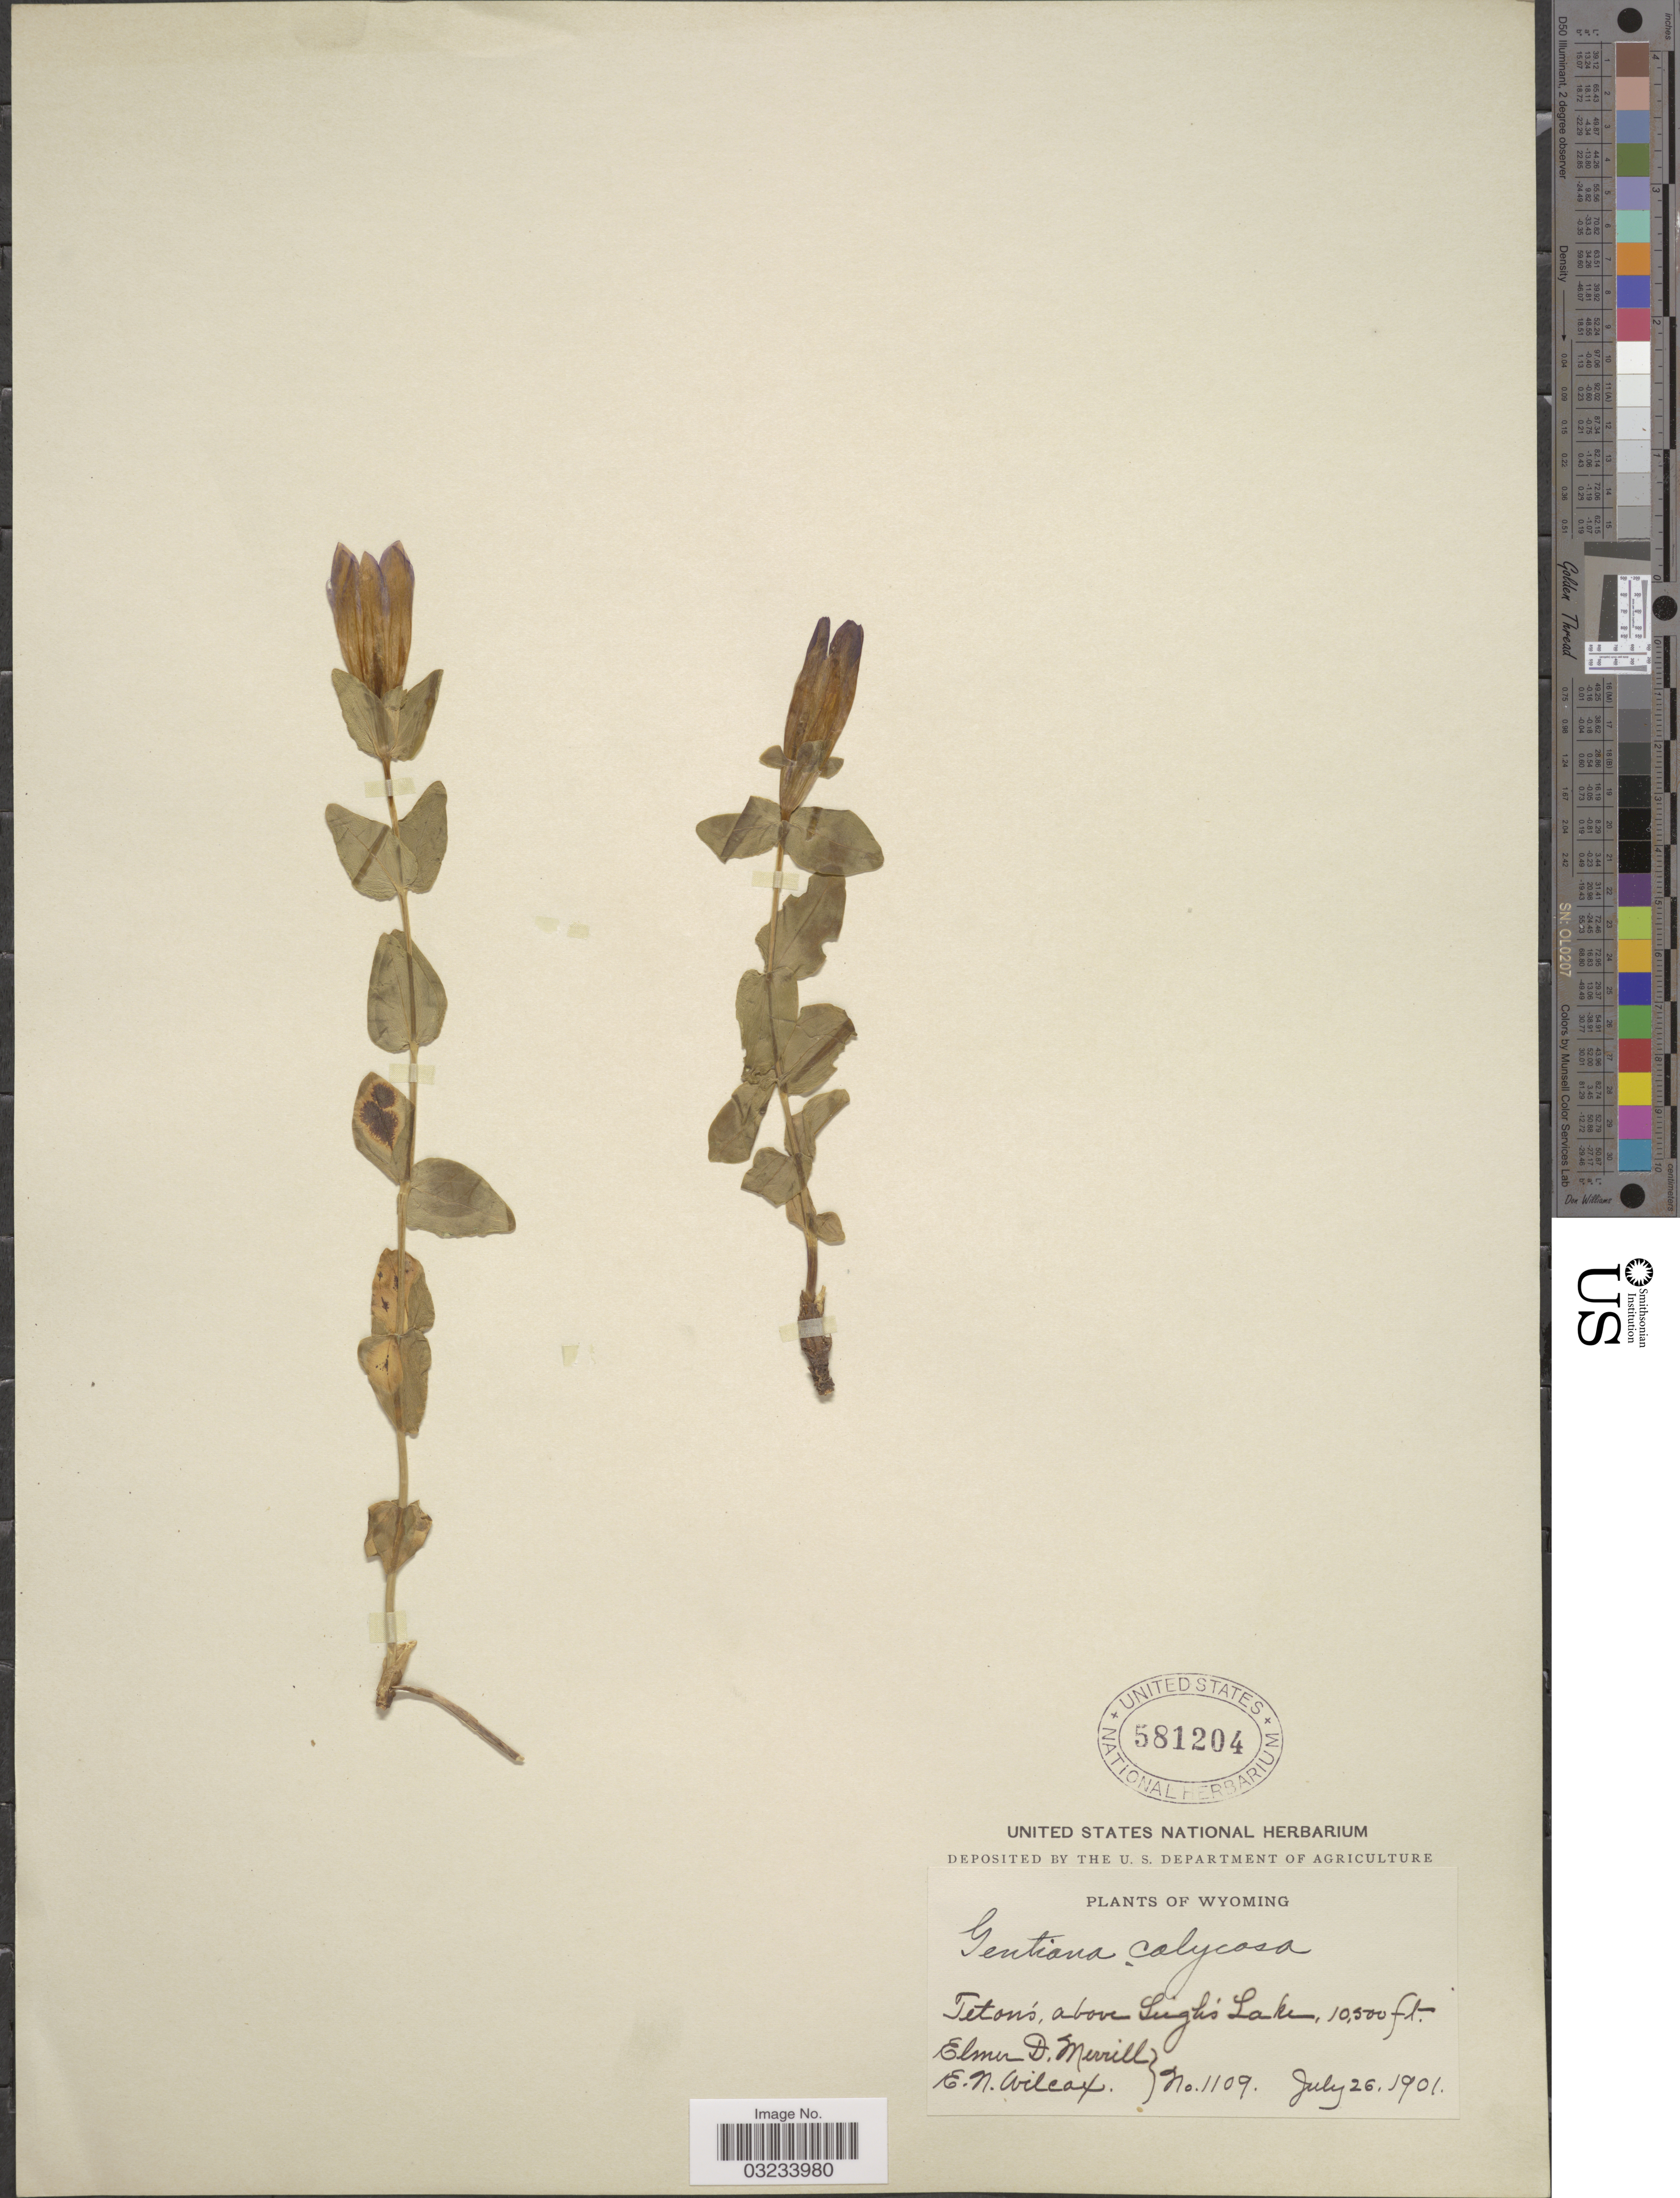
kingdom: Plantae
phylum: Tracheophyta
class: Magnoliopsida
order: Gentianales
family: Gentianaceae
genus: Gentiana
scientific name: Gentiana calycosa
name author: Griseb.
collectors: E. D. Merrill & E. Wilcox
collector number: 1109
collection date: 1901-07-26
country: United States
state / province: Wyoming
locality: Teton's, above Leighs Lake.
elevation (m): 3200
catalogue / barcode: US 581204